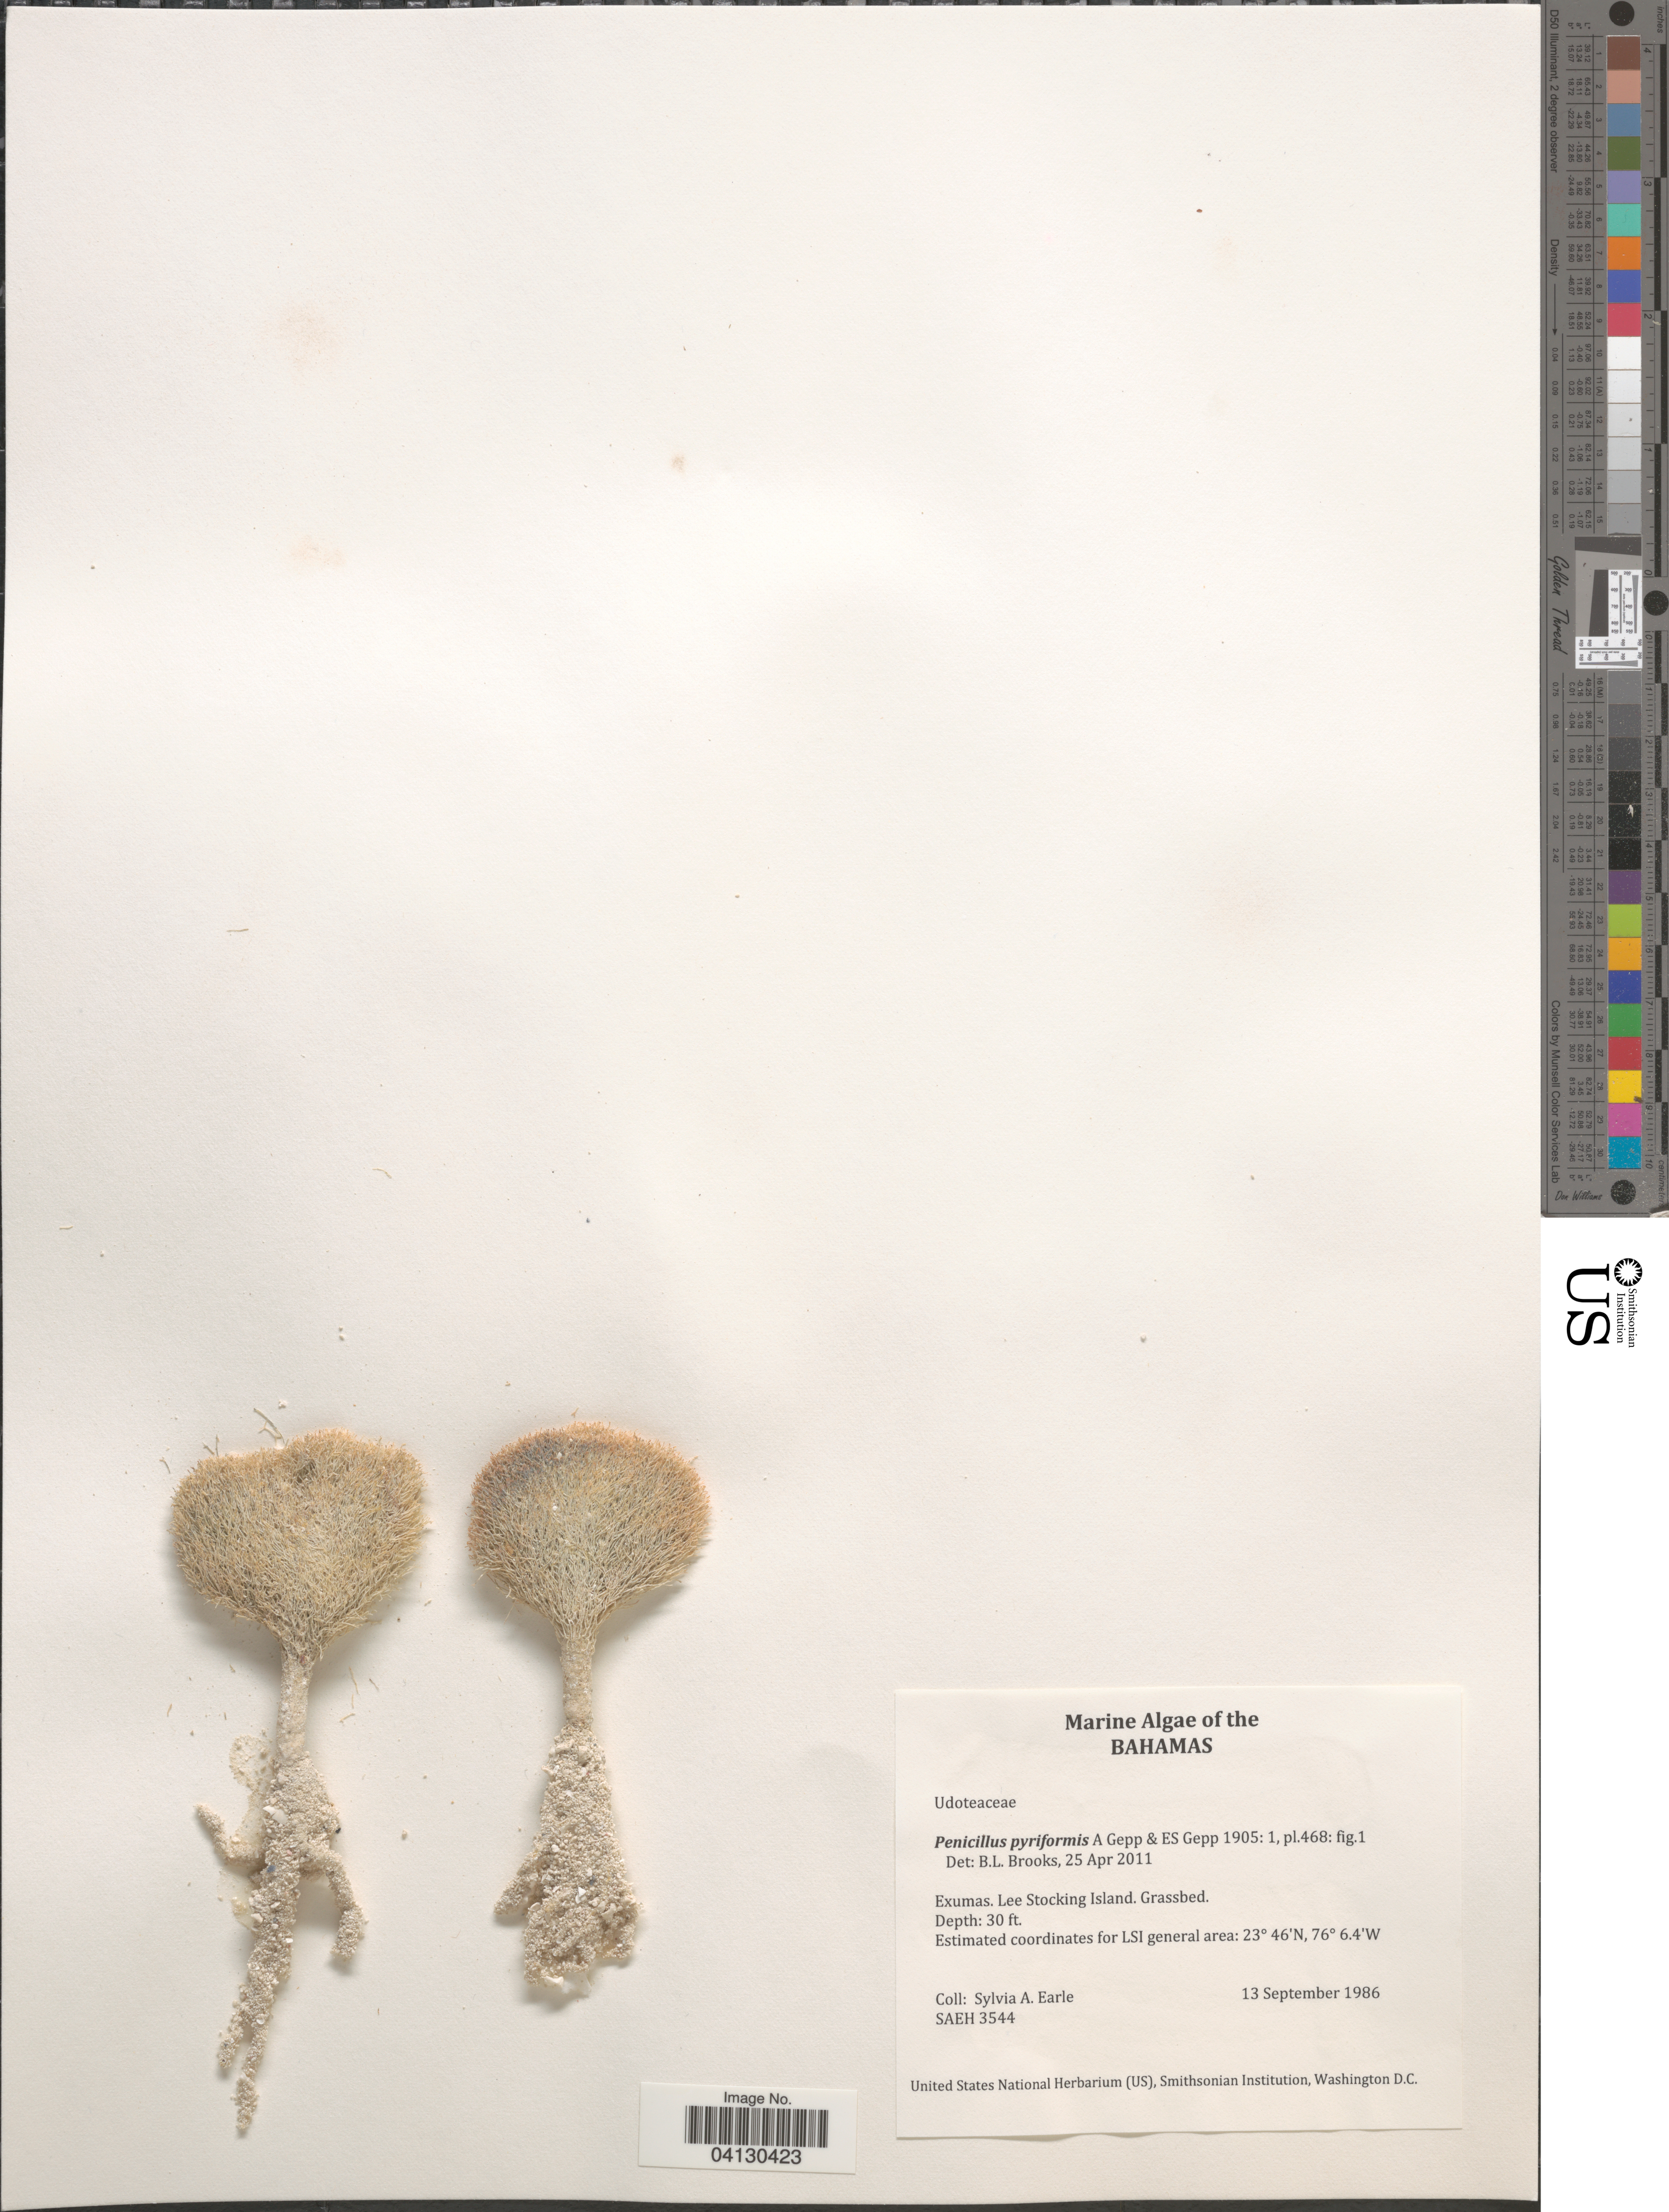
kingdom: Plantae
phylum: Chlorophyta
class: Ulvophyceae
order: Bryopsidales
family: Udoteaceae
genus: Penicillus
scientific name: Penicillus pyriformis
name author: A. Gepp & E. Gepp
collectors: S. A. Earle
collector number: SAEH3544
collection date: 1986-09-13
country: Bahamas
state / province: Exuma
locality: Exumas. Lee Stocking Island.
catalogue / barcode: US 329009